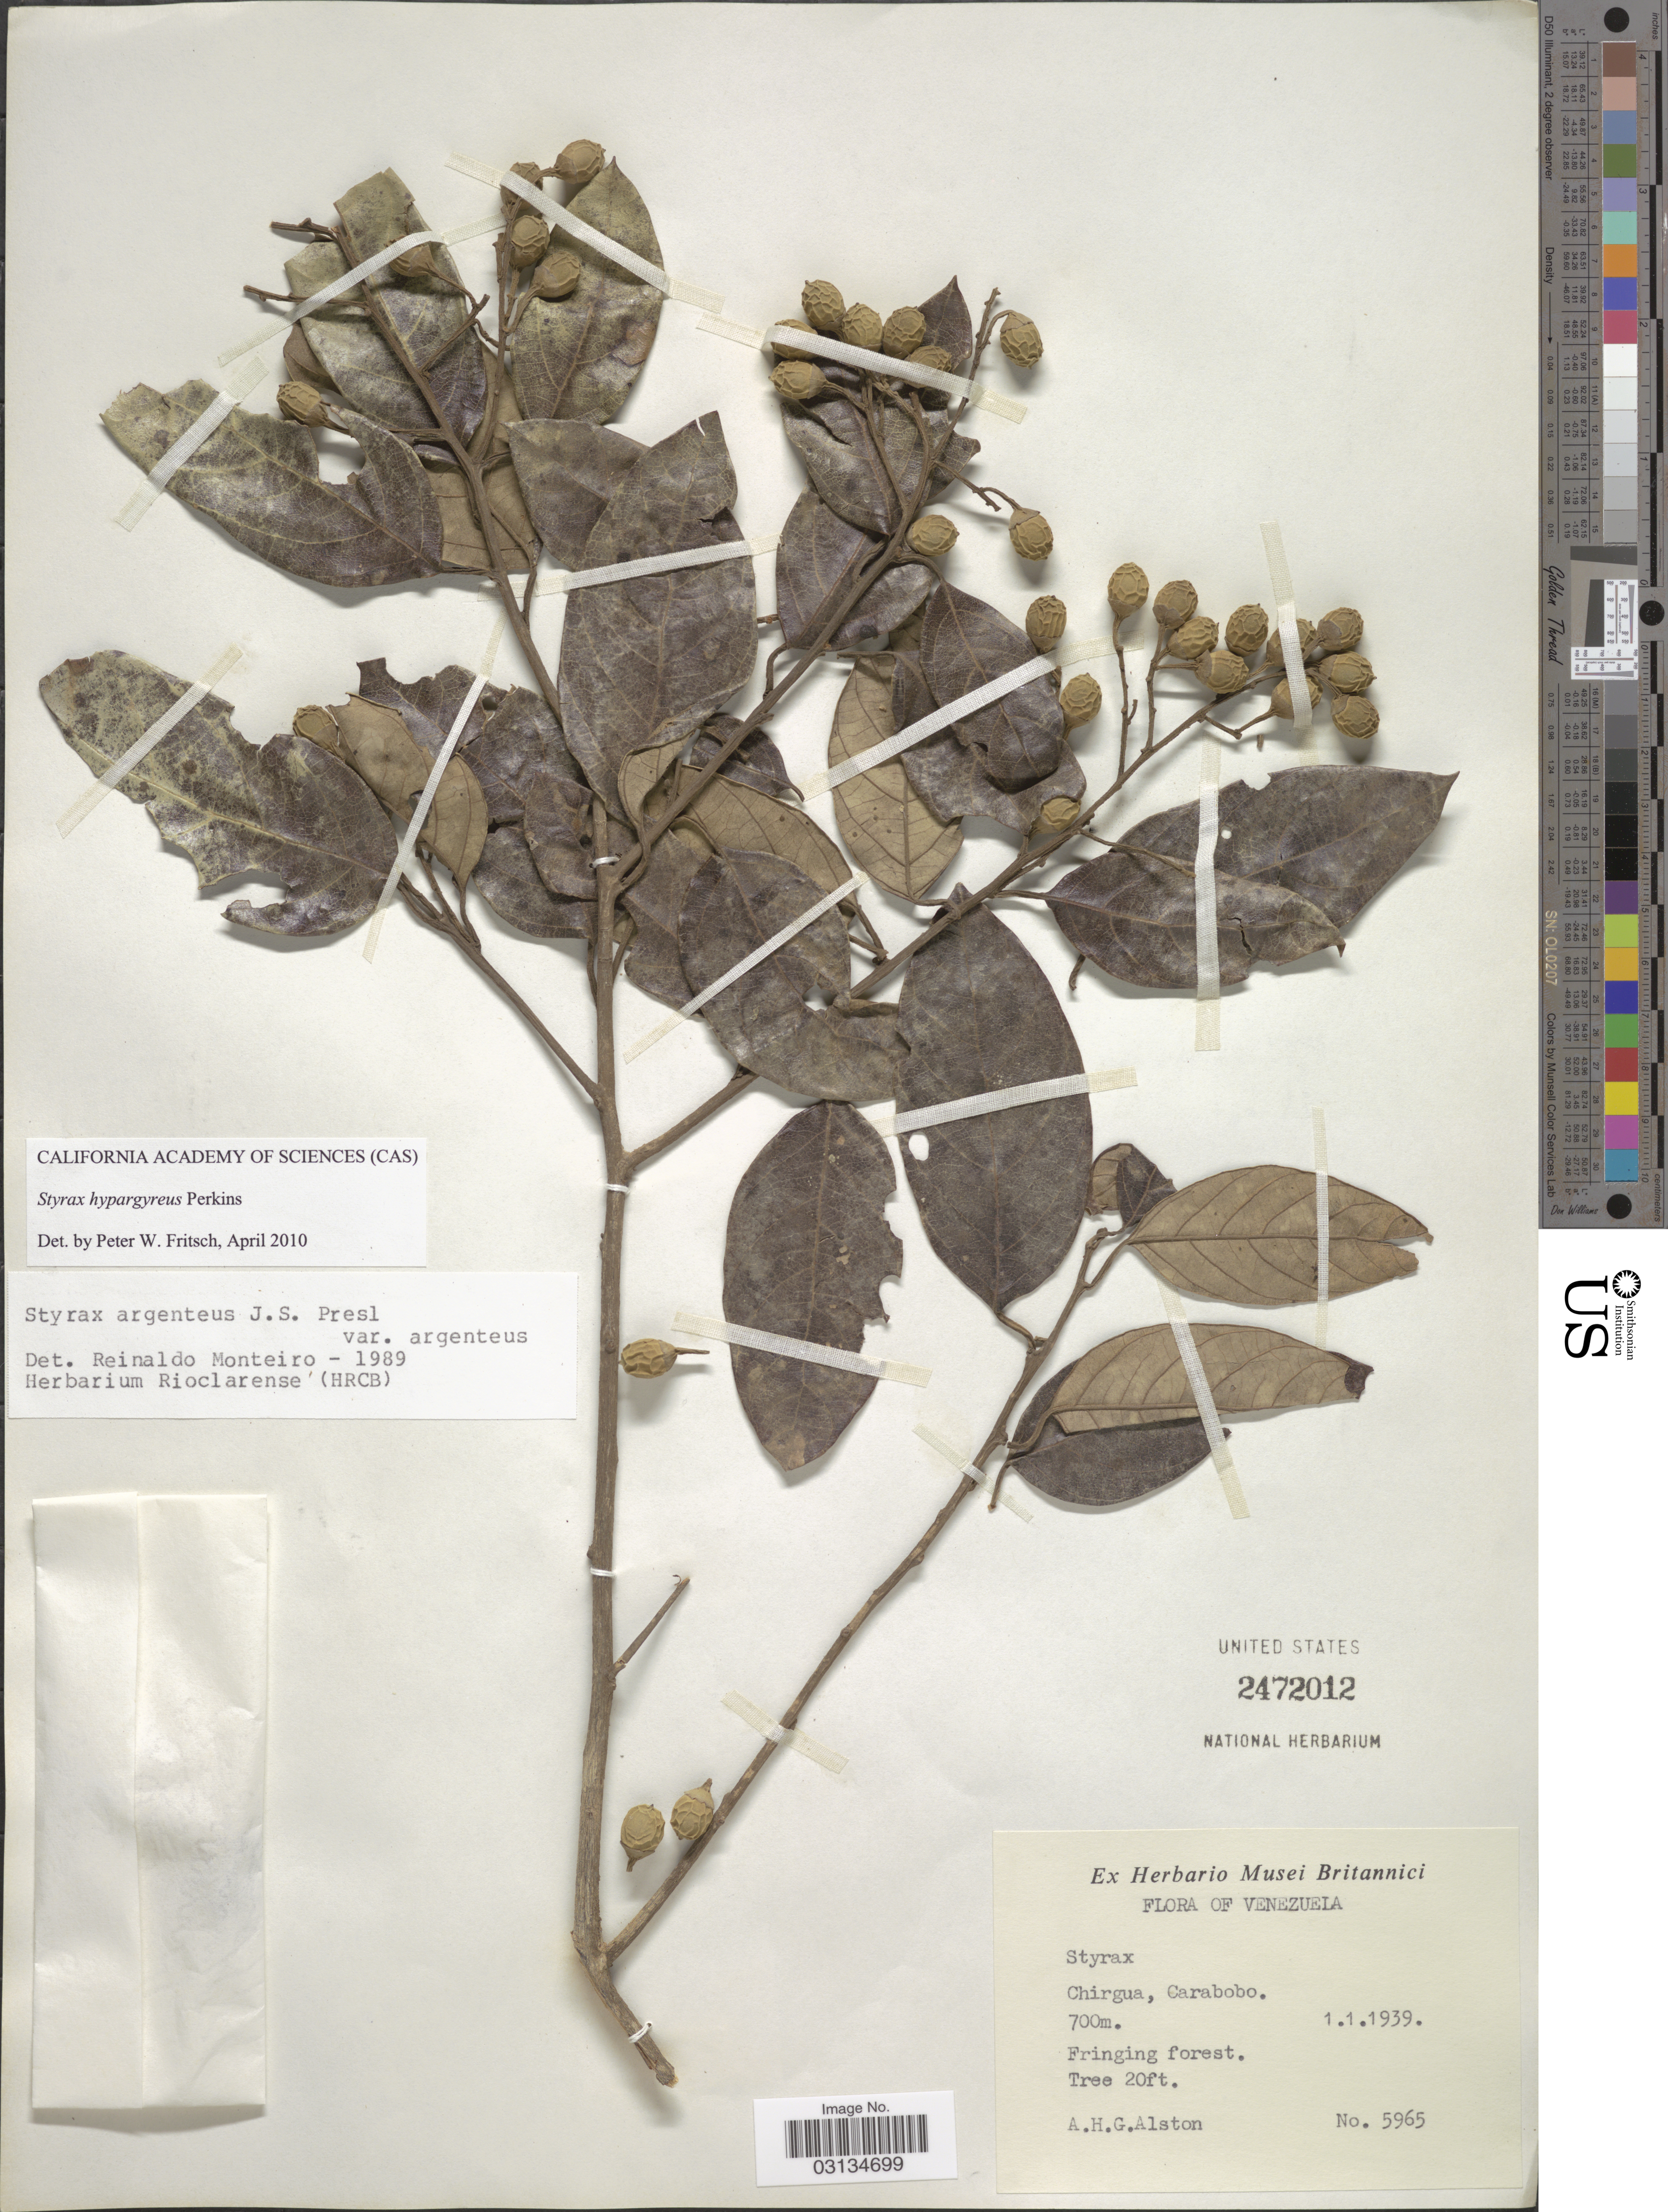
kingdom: Plantae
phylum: Tracheophyta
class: Magnoliopsida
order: Ericales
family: Styracaceae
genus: Styrax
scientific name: Styrax hypargyreus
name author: Perkins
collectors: A. H. Alston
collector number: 5965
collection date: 1939-01-01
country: Venezuela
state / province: Carabobo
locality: Chirgua.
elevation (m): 700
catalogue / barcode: US 2472012